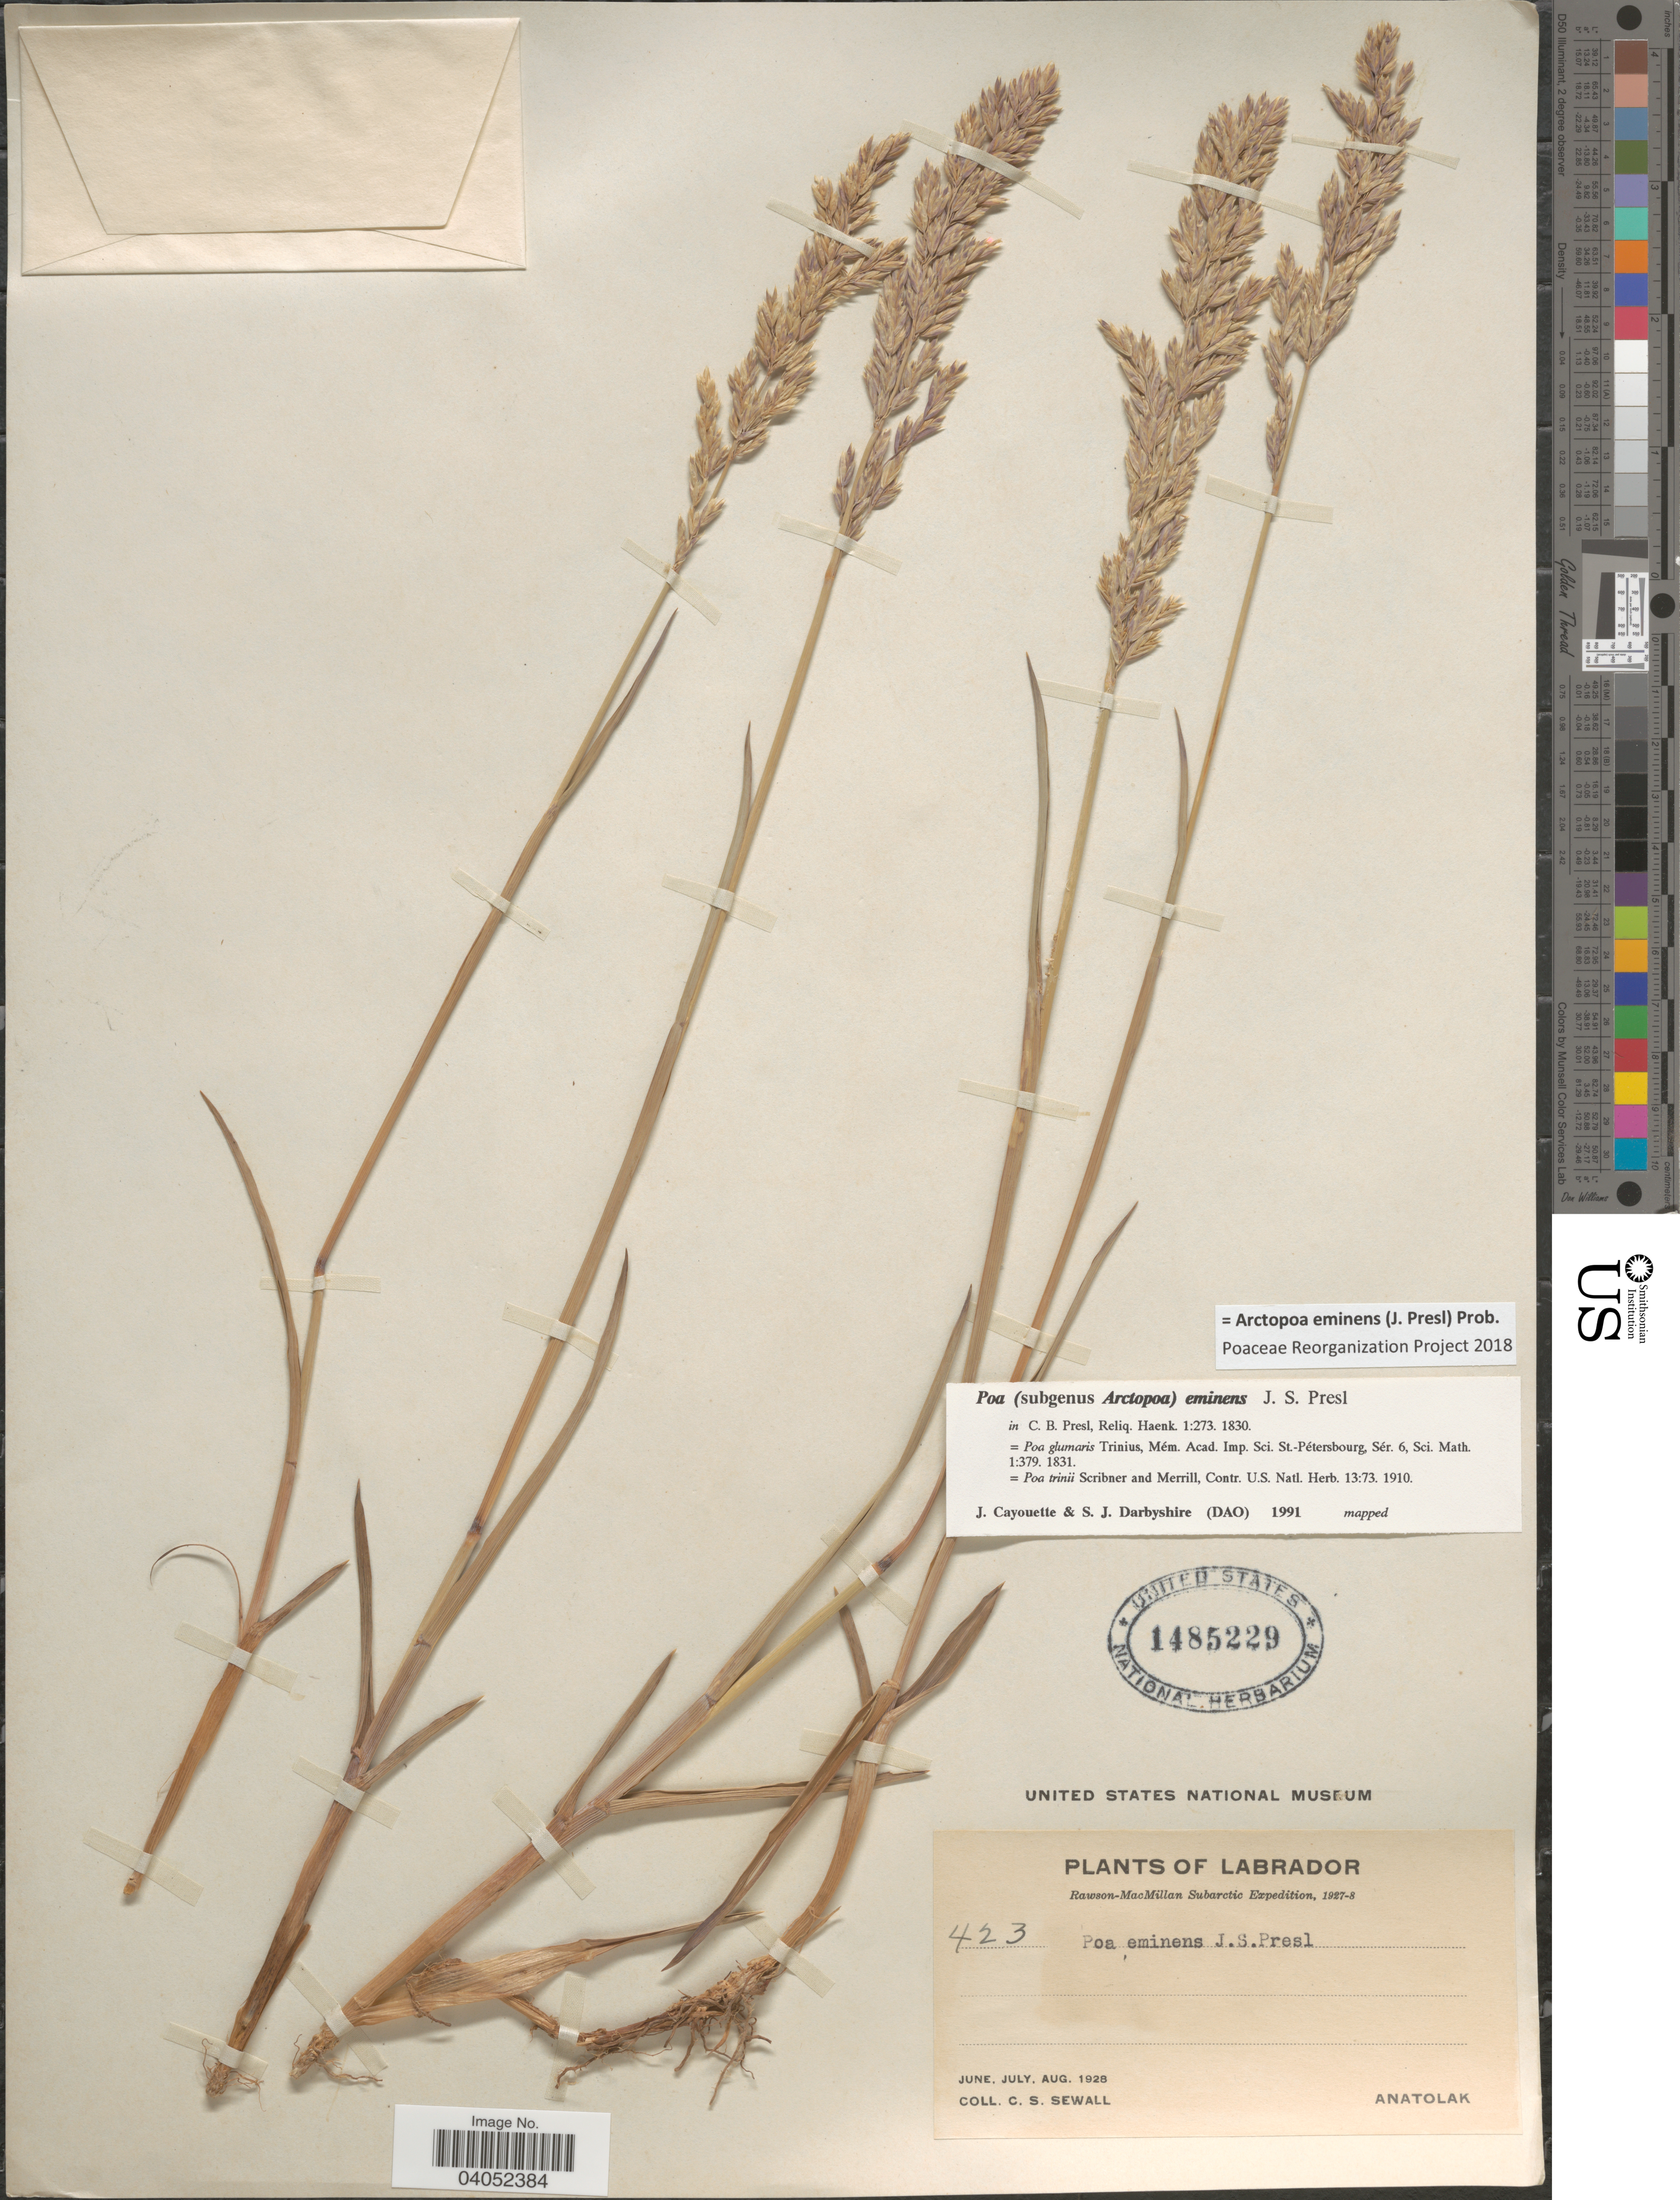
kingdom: Plantae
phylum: Tracheophyta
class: Liliopsida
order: Poales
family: Poaceae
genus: Arctopoa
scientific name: Arctopoa eminens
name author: (J. Presl) Prob.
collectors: C. Sewall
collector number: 423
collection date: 1928-06/1928-08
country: Canada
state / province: Newfoundland and Labrador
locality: Labrador. Anatolak.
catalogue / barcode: US 1485229